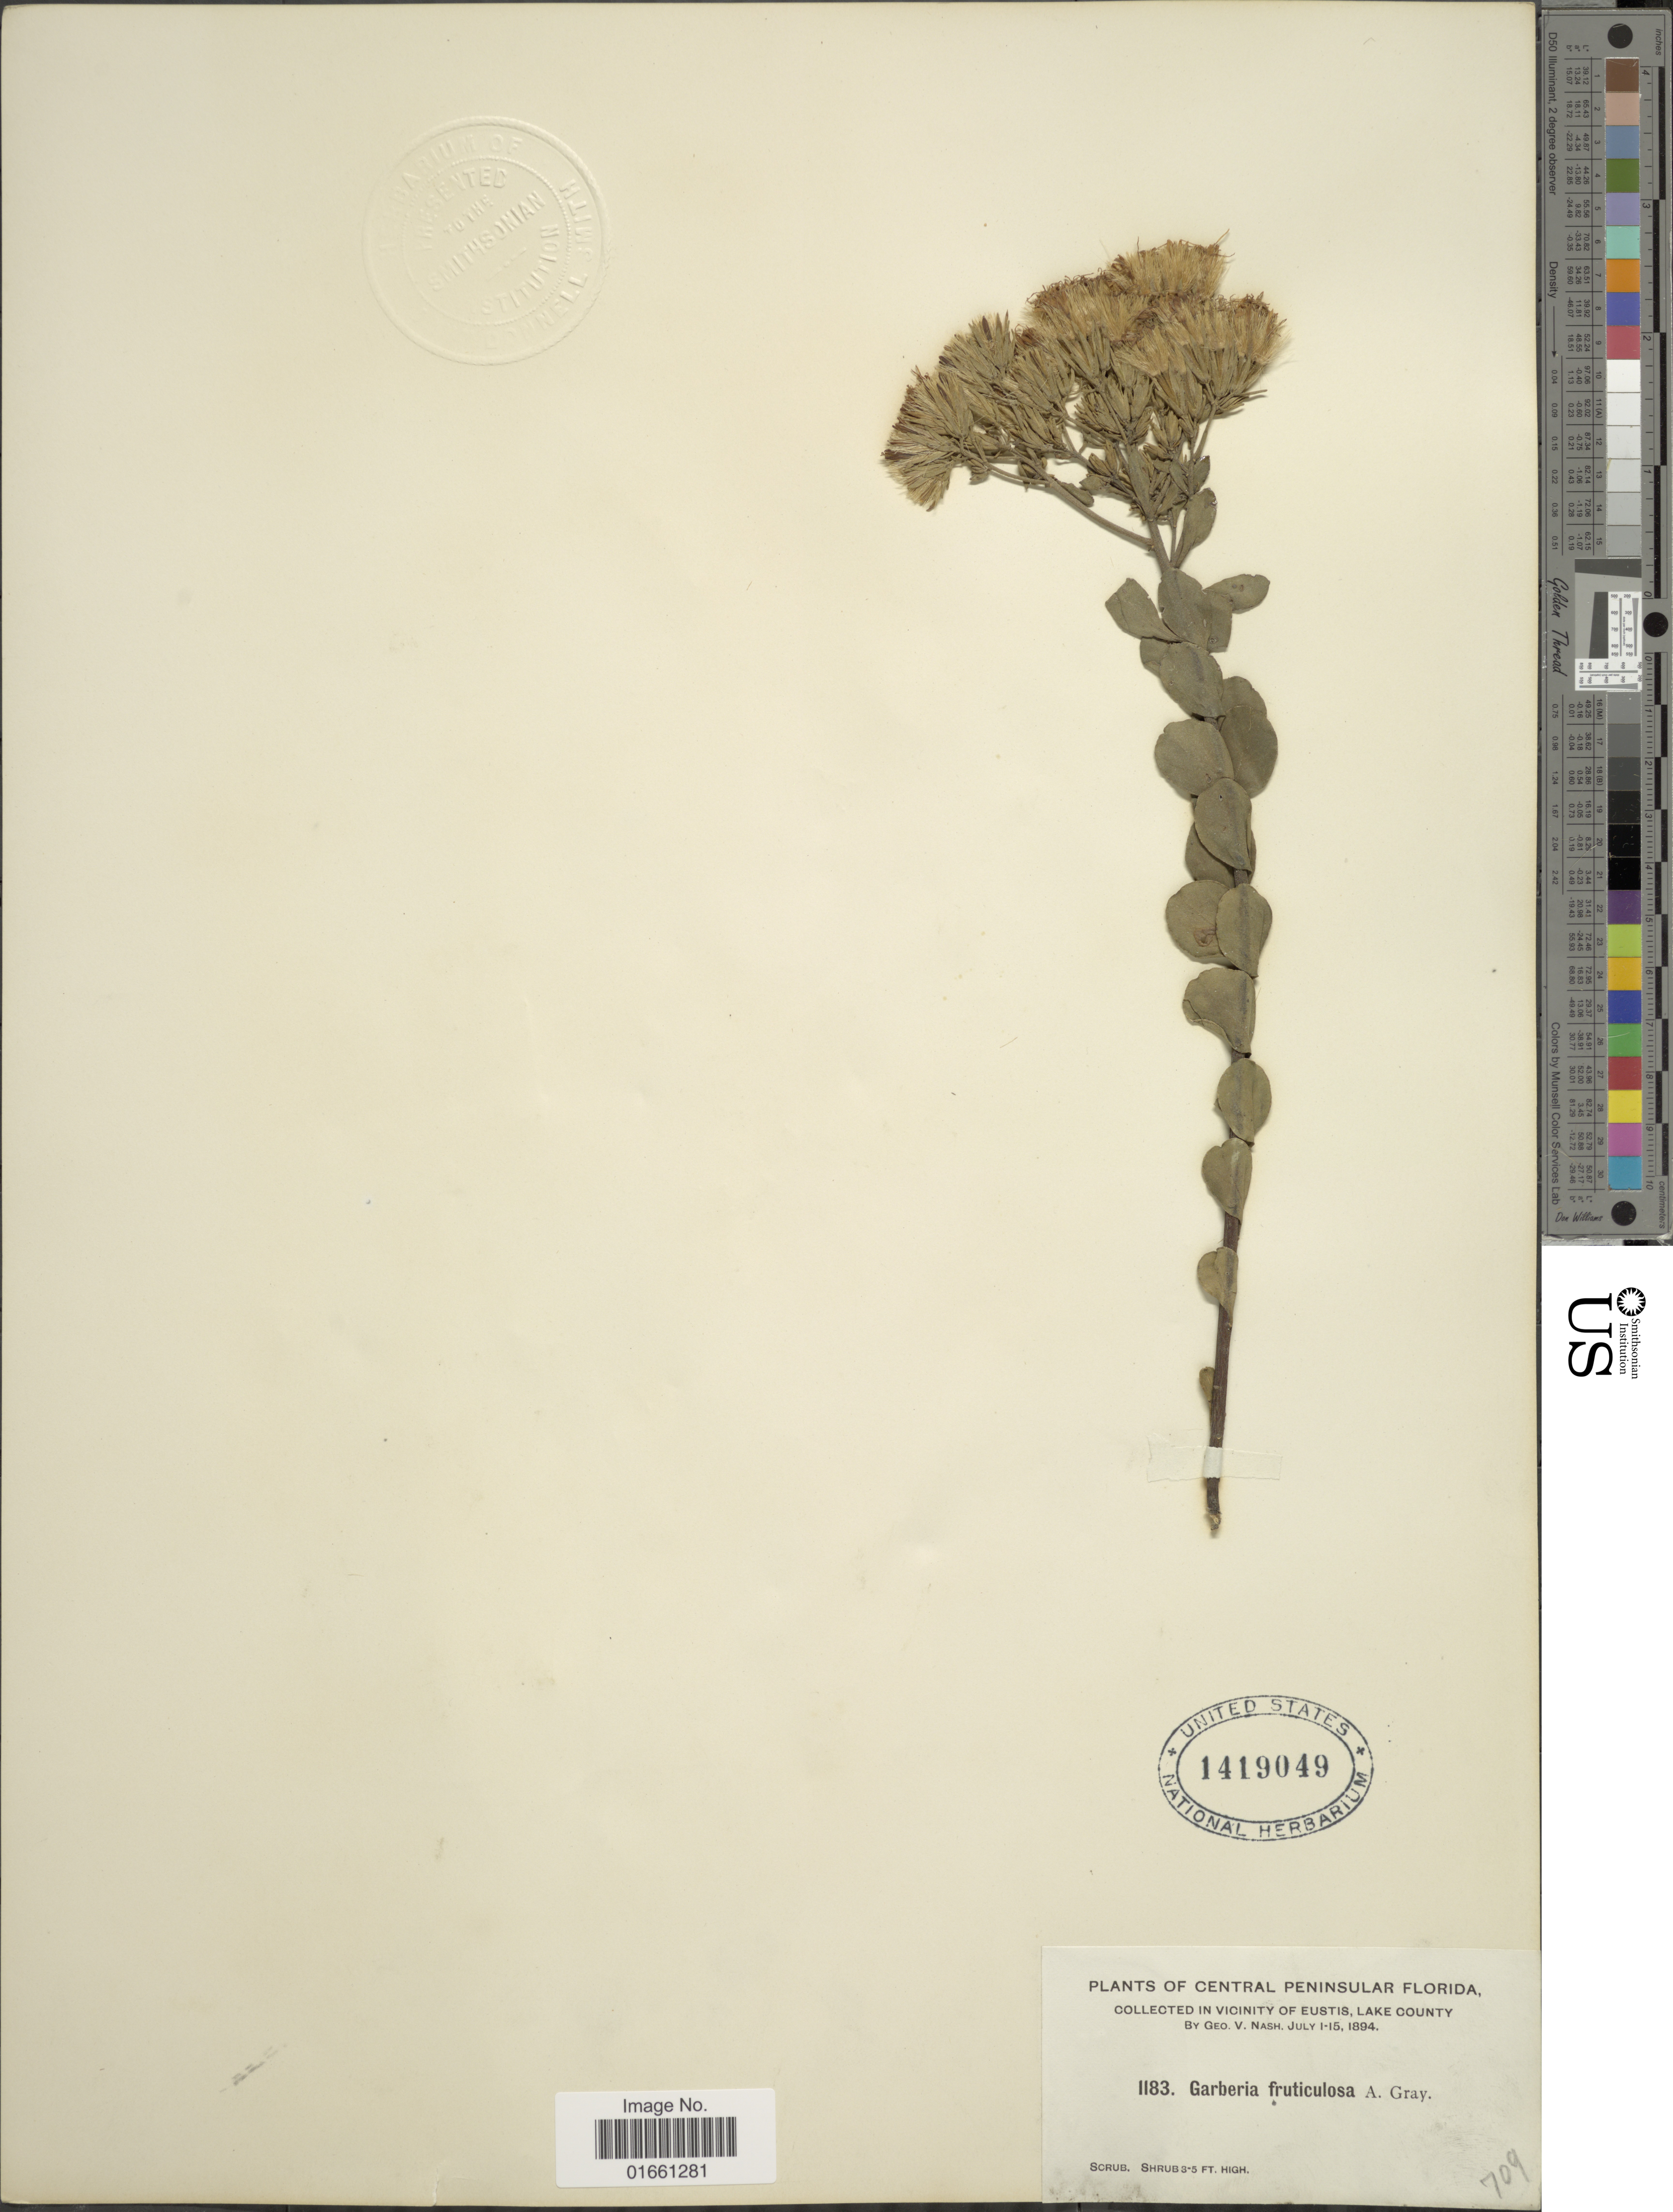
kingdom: Plantae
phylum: Tracheophyta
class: Magnoliopsida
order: Asterales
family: Asteraceae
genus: Garberia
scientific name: Garberia heterophylla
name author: (W. Bartram) Merr. & F. Harper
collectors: G. V. Nash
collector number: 1183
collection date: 1894-07-01/1894-07-15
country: United States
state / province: Florida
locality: Central Peninsular, vicinity of Eustis, Lake County.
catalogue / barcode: US 1419049